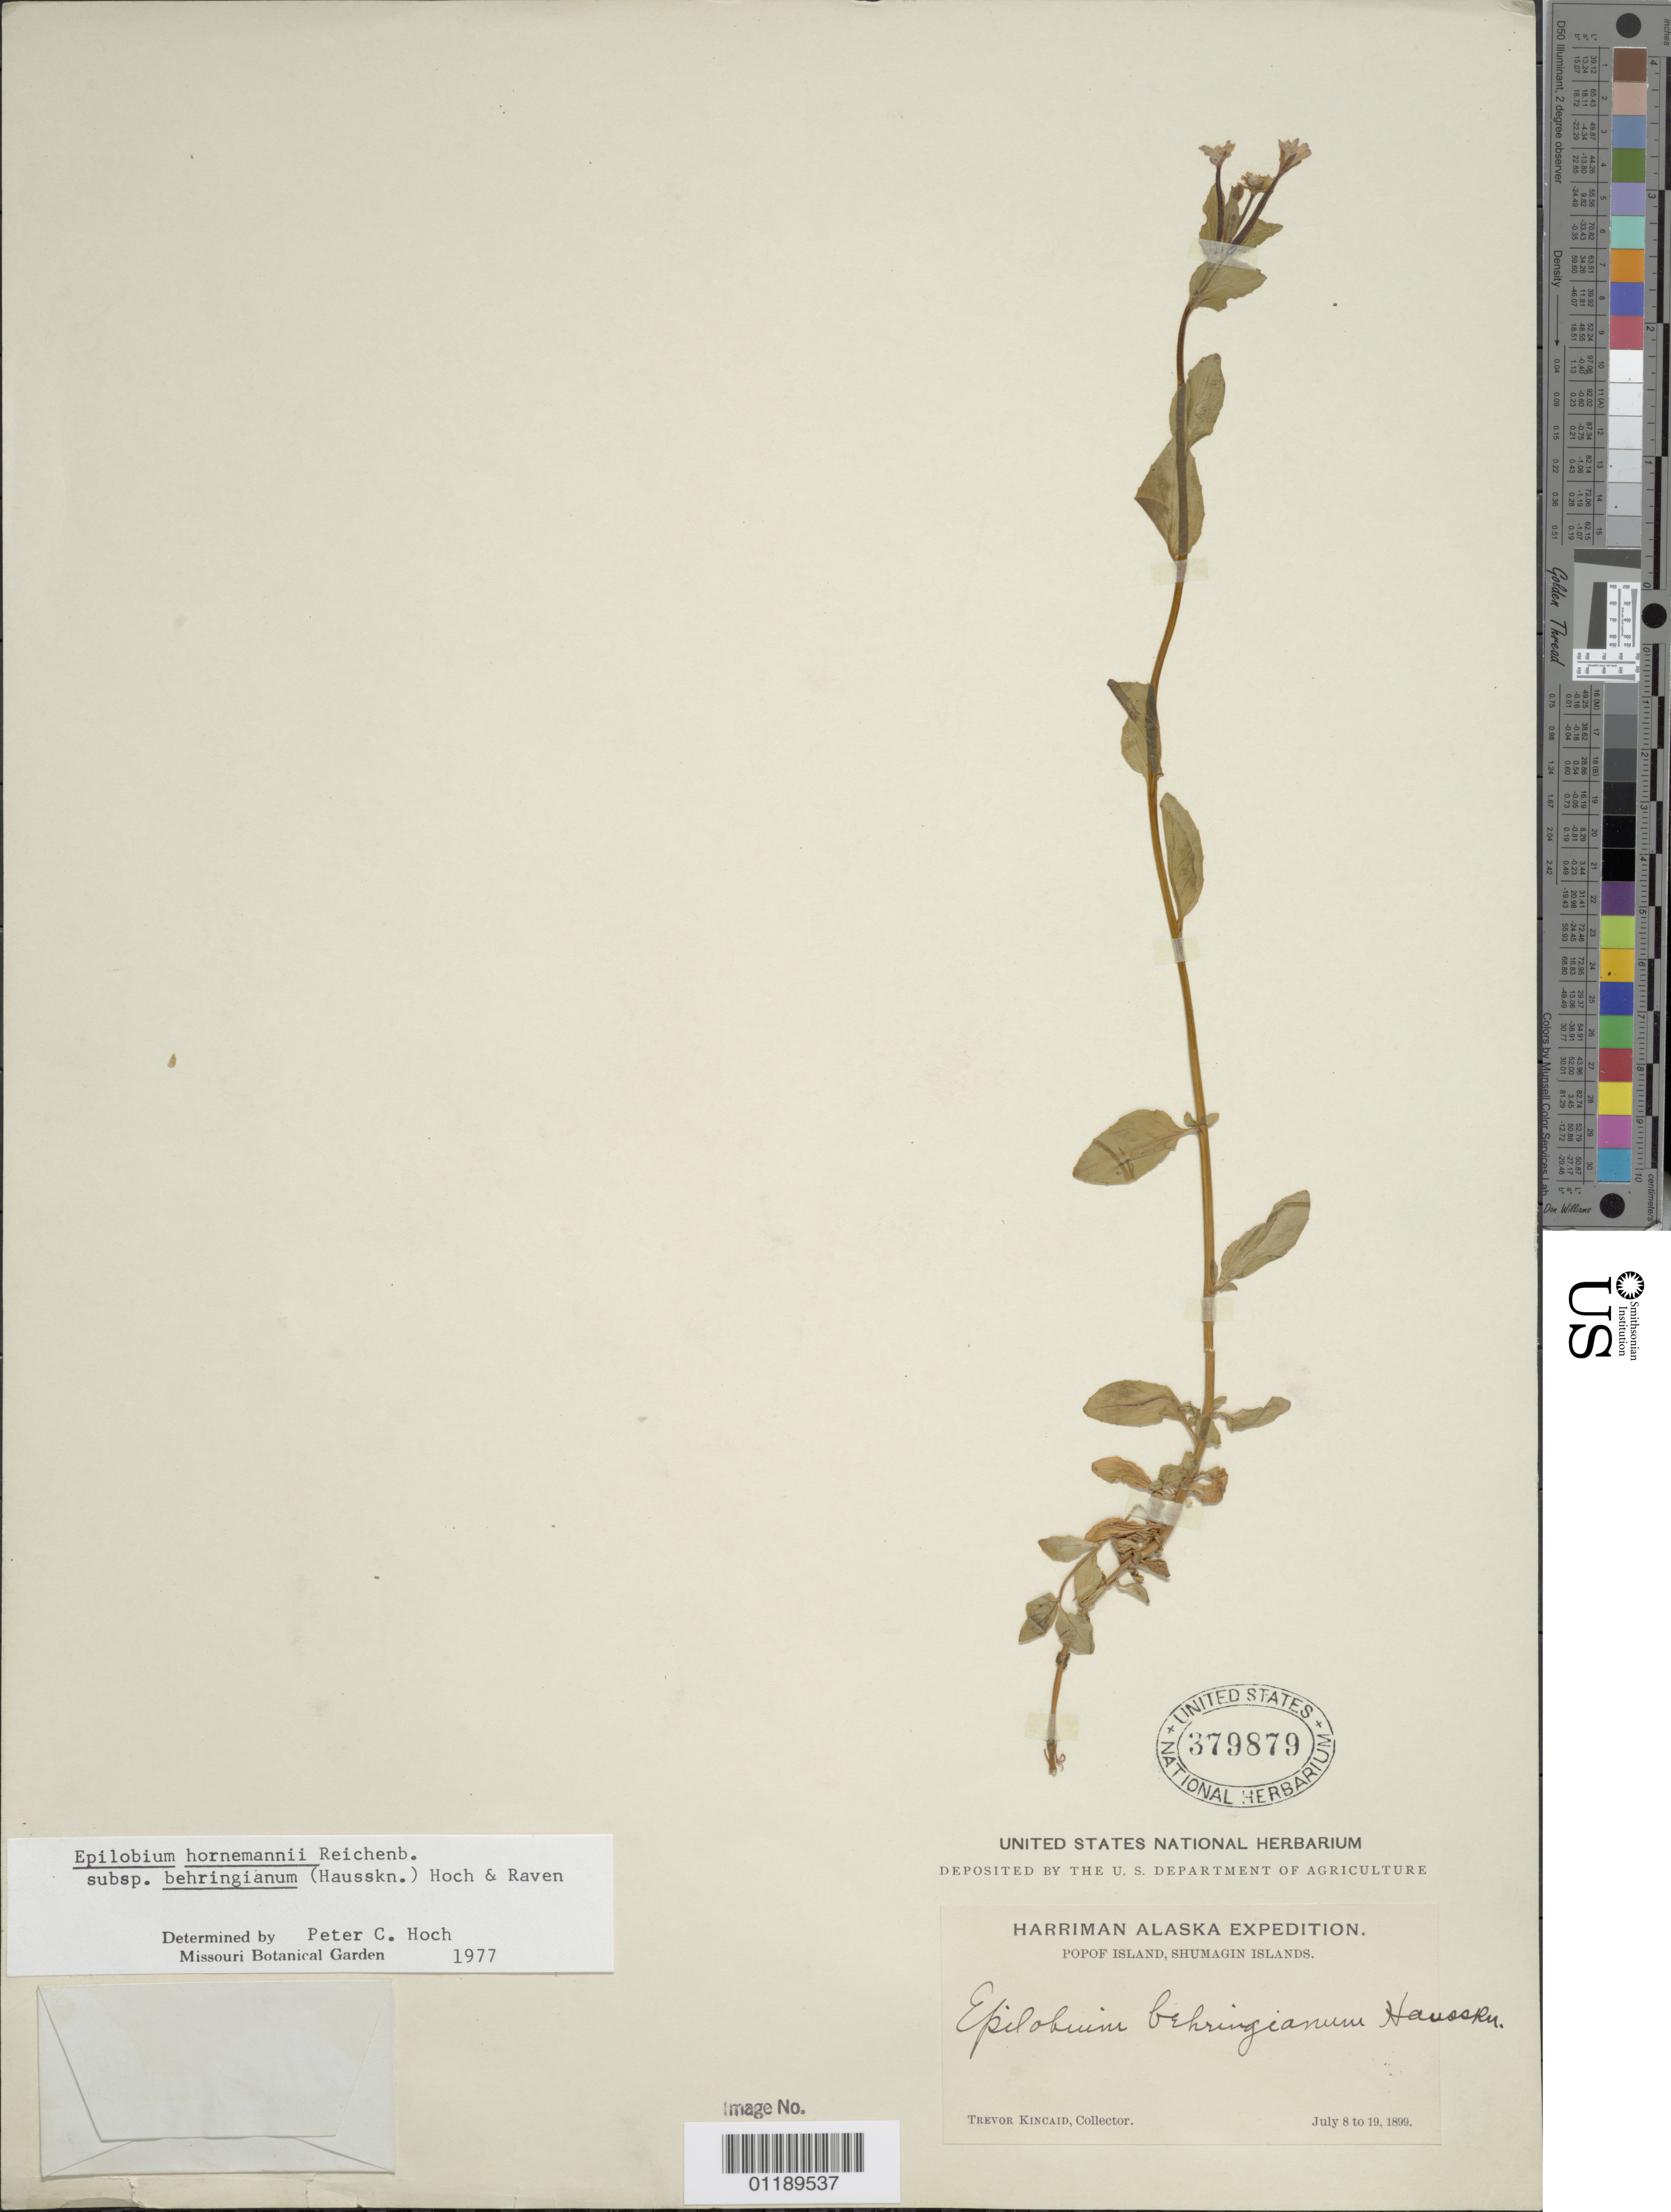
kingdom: Plantae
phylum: Tracheophyta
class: Magnoliopsida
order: Myrtales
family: Onagraceae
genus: Epilobium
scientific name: Epilobium hornemannii subsp. behringianum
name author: (Hausskn.) Hoch & P.H. Raven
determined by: Hoch, P. C.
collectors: T. C. Kincaid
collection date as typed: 8 Jul 1899 to 19 Jul 1899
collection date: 1899-07-08/1899-07-19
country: United States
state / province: Alaska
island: Shumagin Islands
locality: Popof Island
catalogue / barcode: US 379879